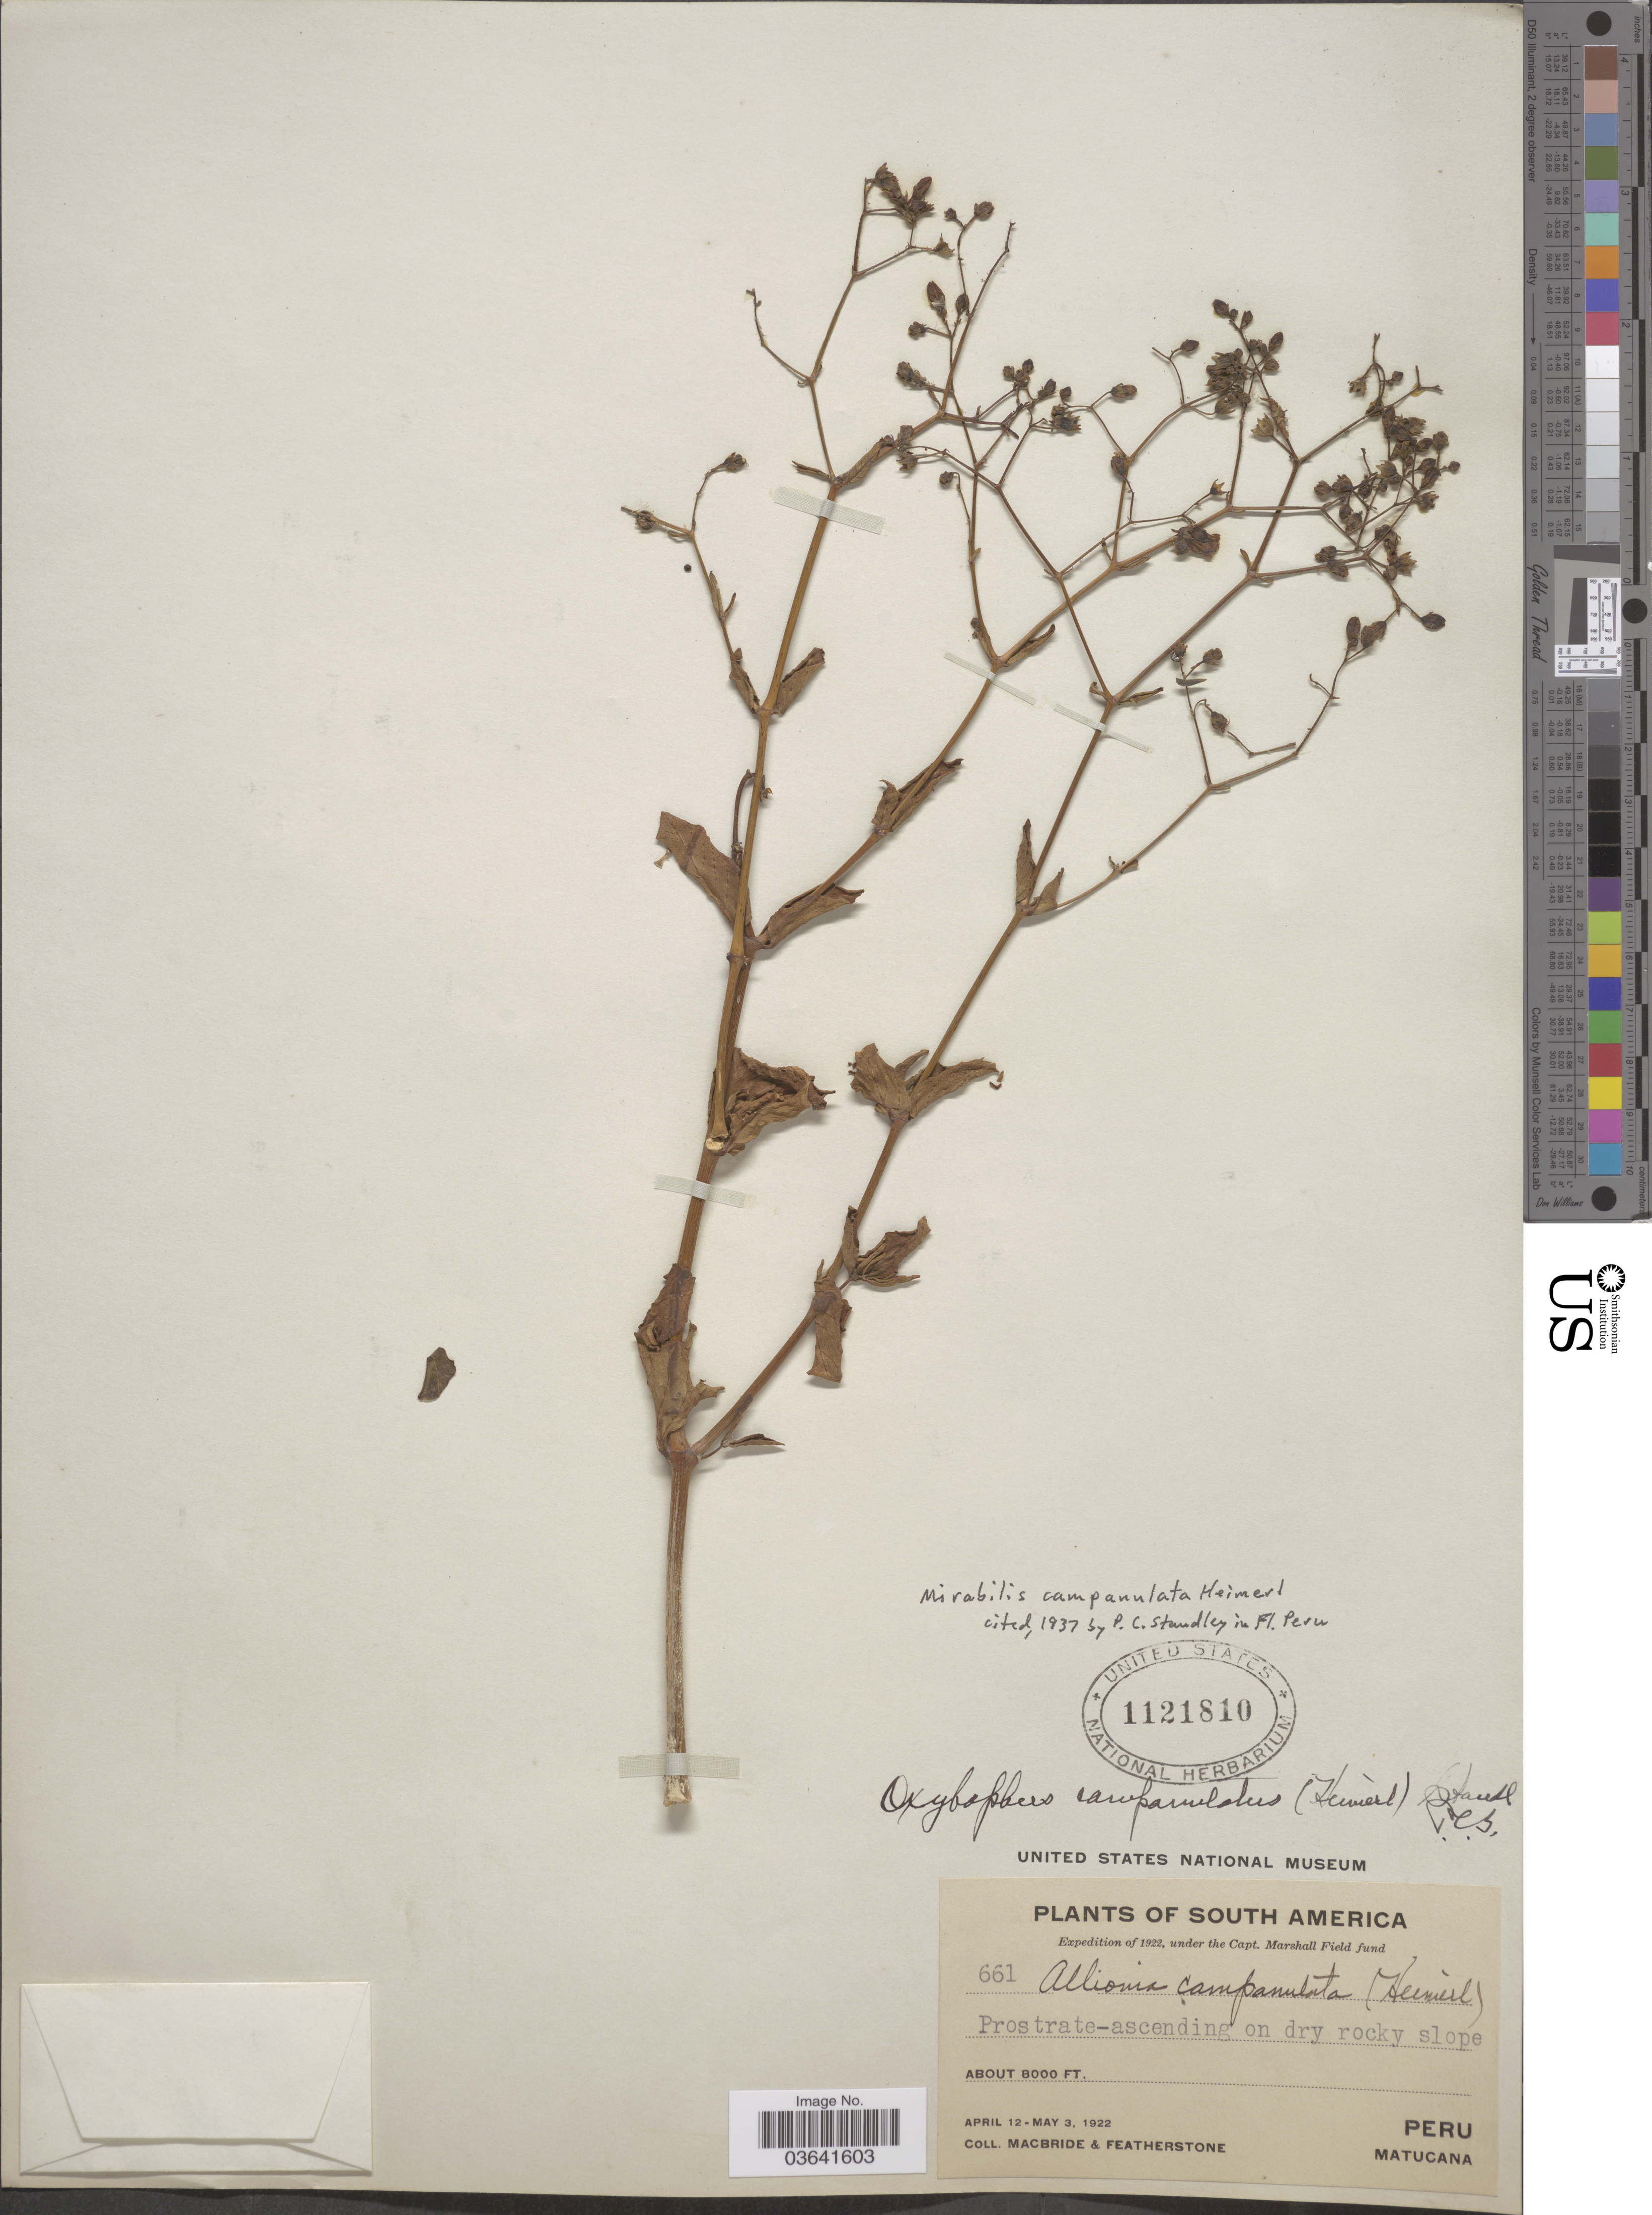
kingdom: Plantae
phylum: Tracheophyta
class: Magnoliopsida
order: Caryophyllales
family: Nyctaginaceae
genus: Mirabilis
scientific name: Mirabilis campanulata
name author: Heimerl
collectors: Macbride, -- & -. Featherstone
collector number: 661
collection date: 1922-04-12/1922-05-03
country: Peru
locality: Matucana.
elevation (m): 2438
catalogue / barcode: US 1121810